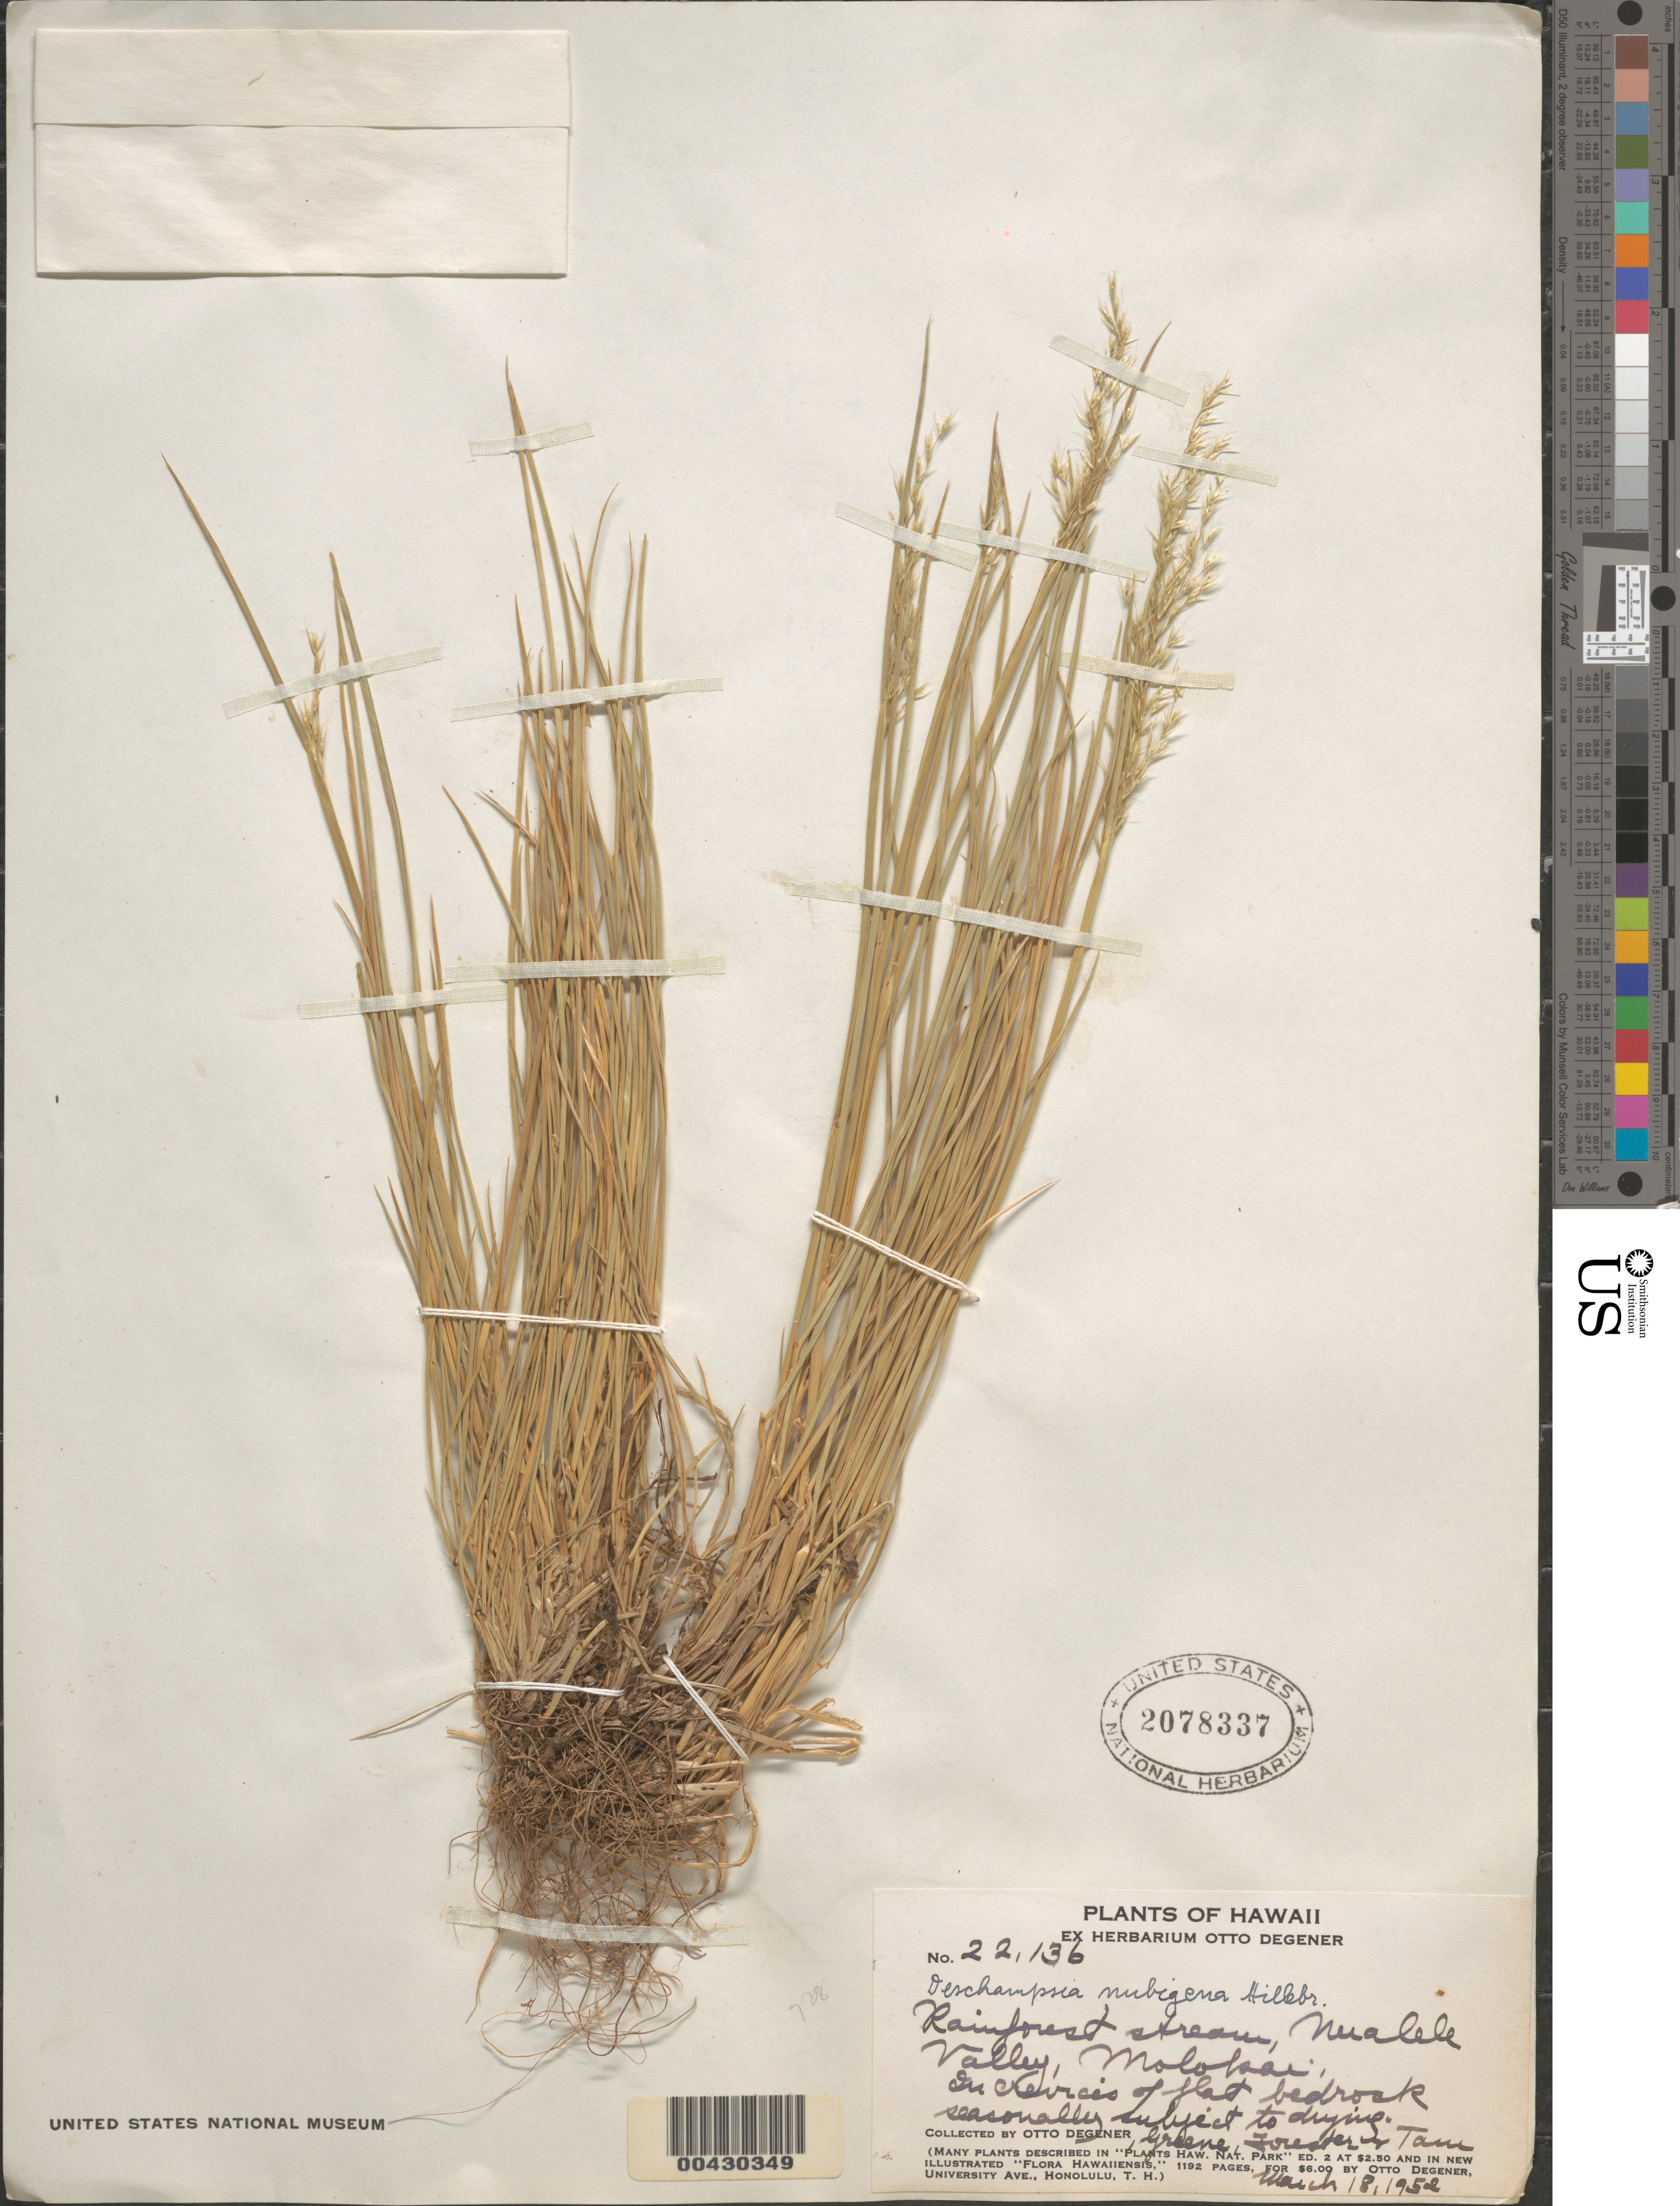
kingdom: Plantae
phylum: Tracheophyta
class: Liliopsida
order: Poales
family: Poaceae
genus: Deschampsia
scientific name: Deschampsia nubigena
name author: Hillebr.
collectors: O. Degener, E. L. Greene, Forester & Tam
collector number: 22136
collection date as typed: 18 Mar 1952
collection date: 1952-03-18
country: United States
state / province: Hawaii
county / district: Maui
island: Moloka'i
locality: Nualele Valley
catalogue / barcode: US 2078337